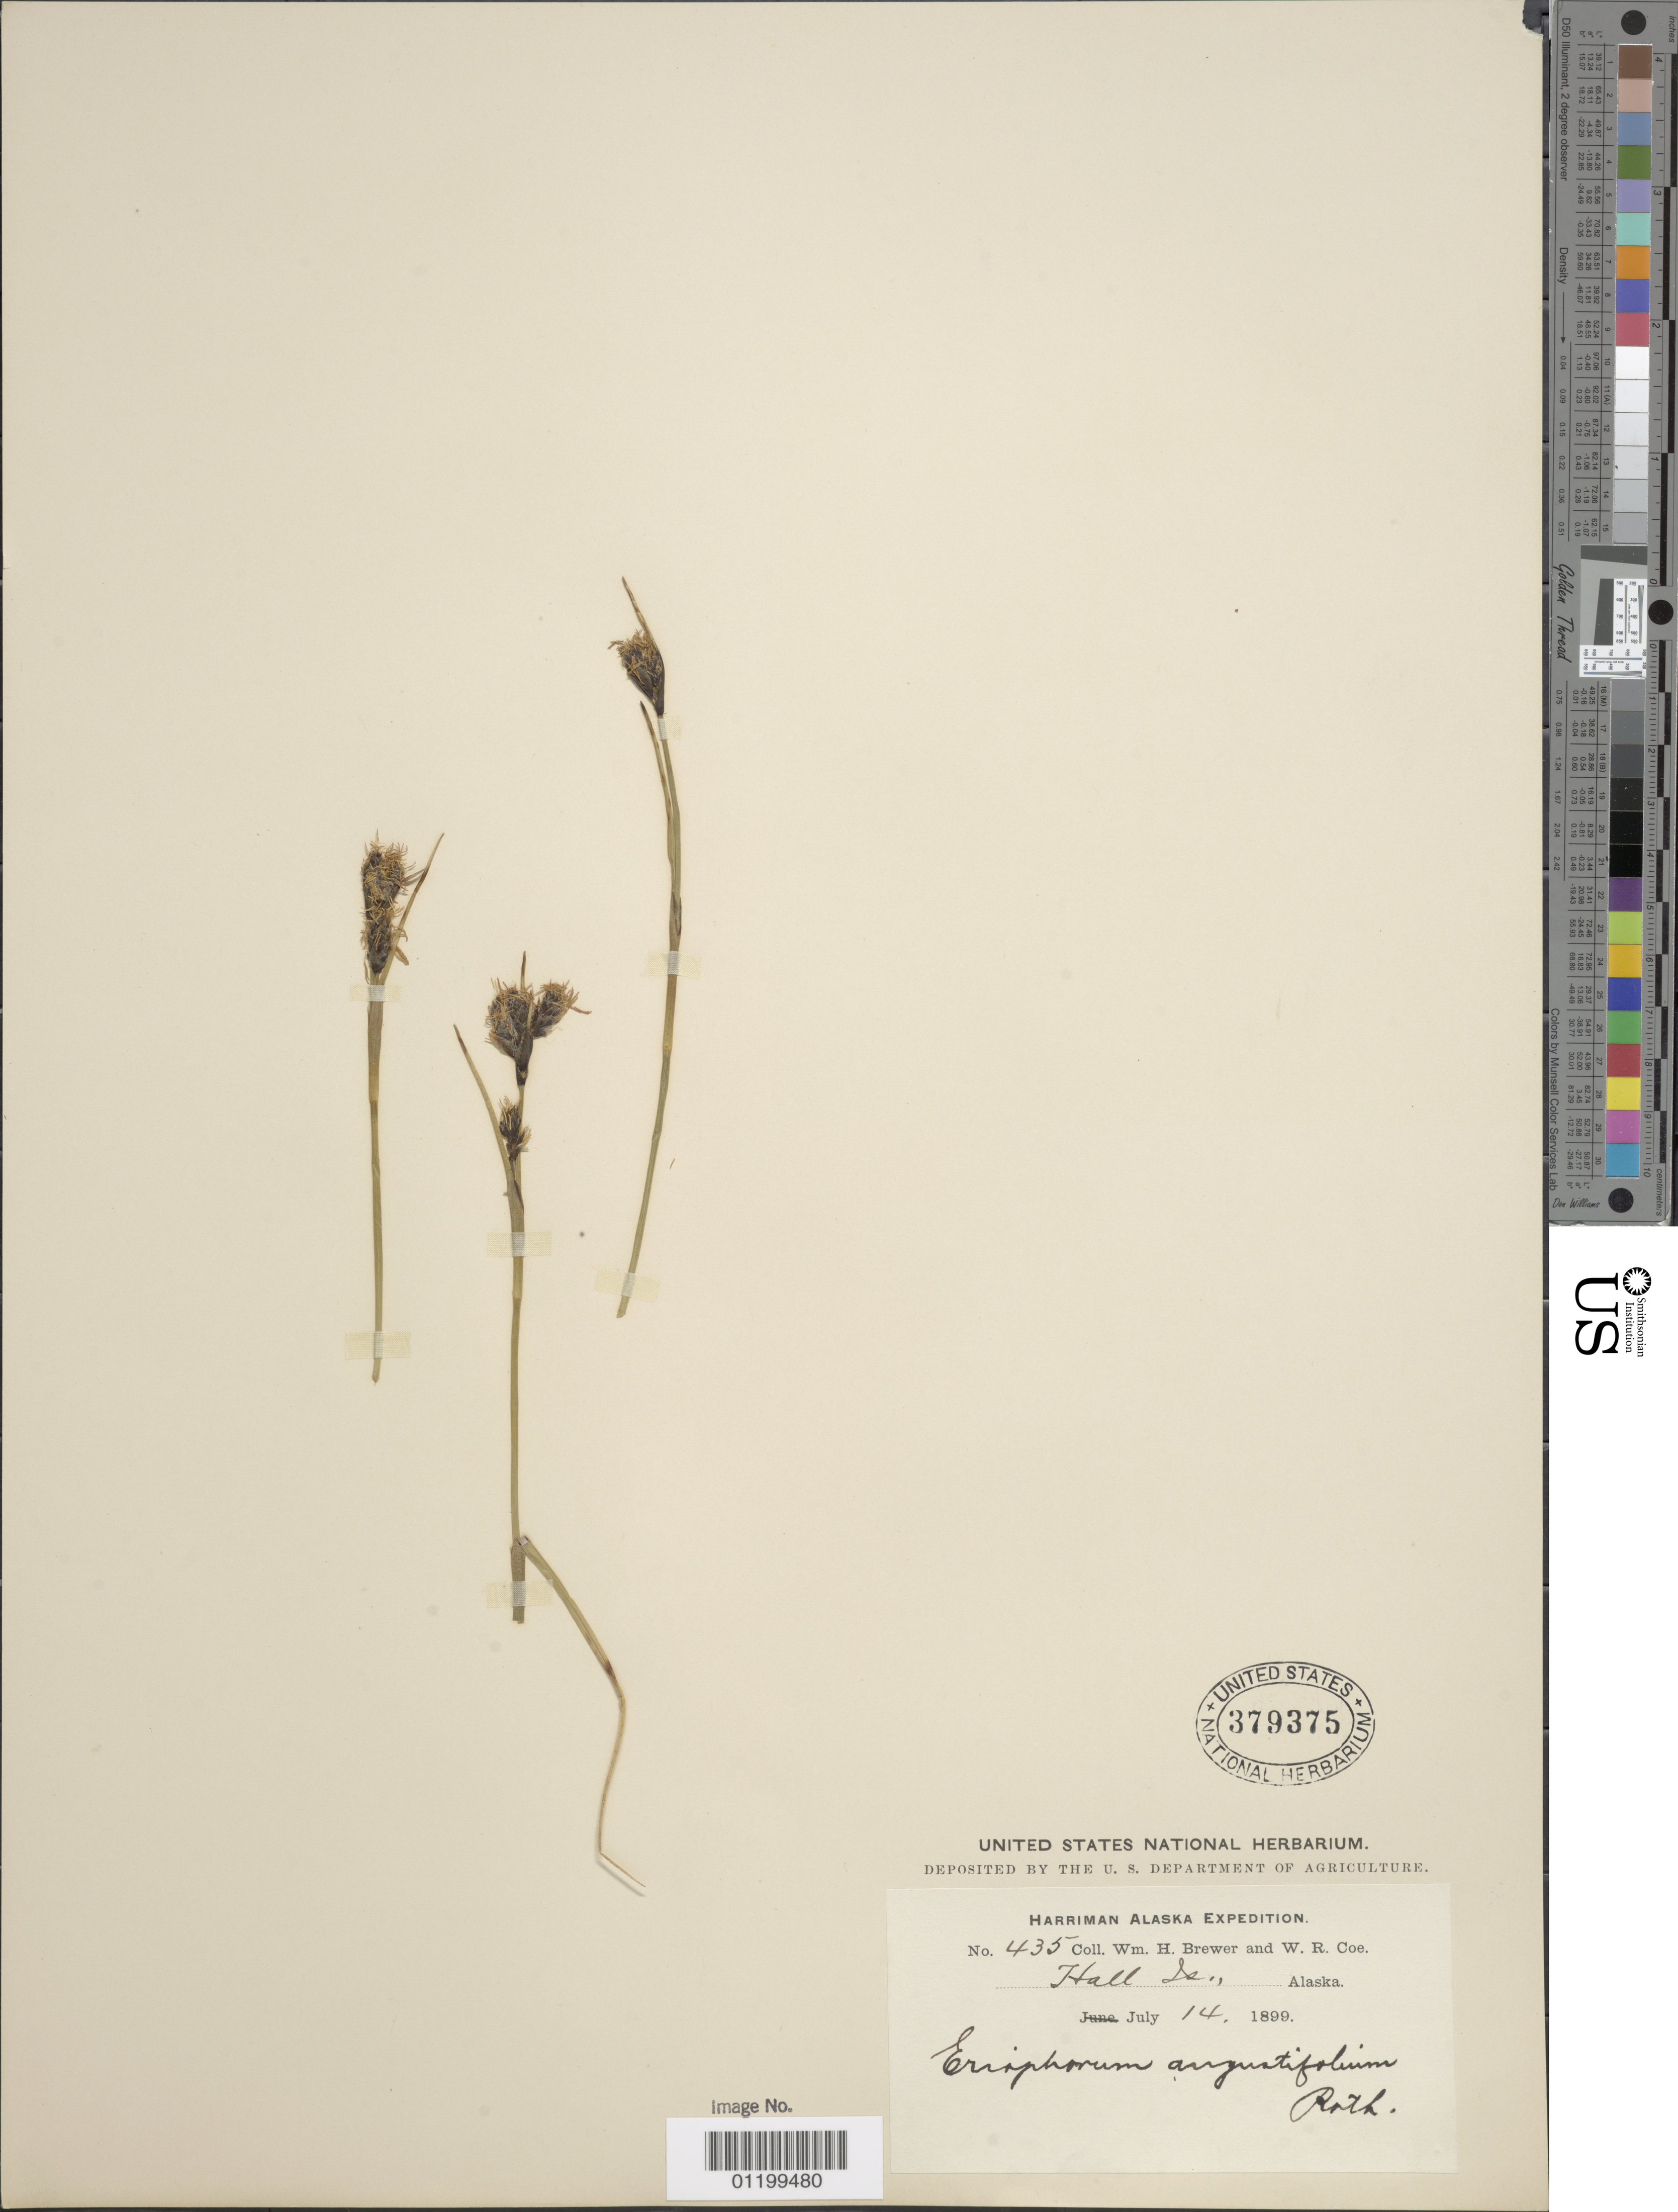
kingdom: Plantae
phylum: Tracheophyta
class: Liliopsida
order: Poales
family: Cyperaceae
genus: Eriophorum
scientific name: Eriophorum angustifolium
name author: Honck.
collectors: W. H. Brewer & W. Coe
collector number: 435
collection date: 1899-07-14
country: United States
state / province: Alaska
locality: Hall Island.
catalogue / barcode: US 379375